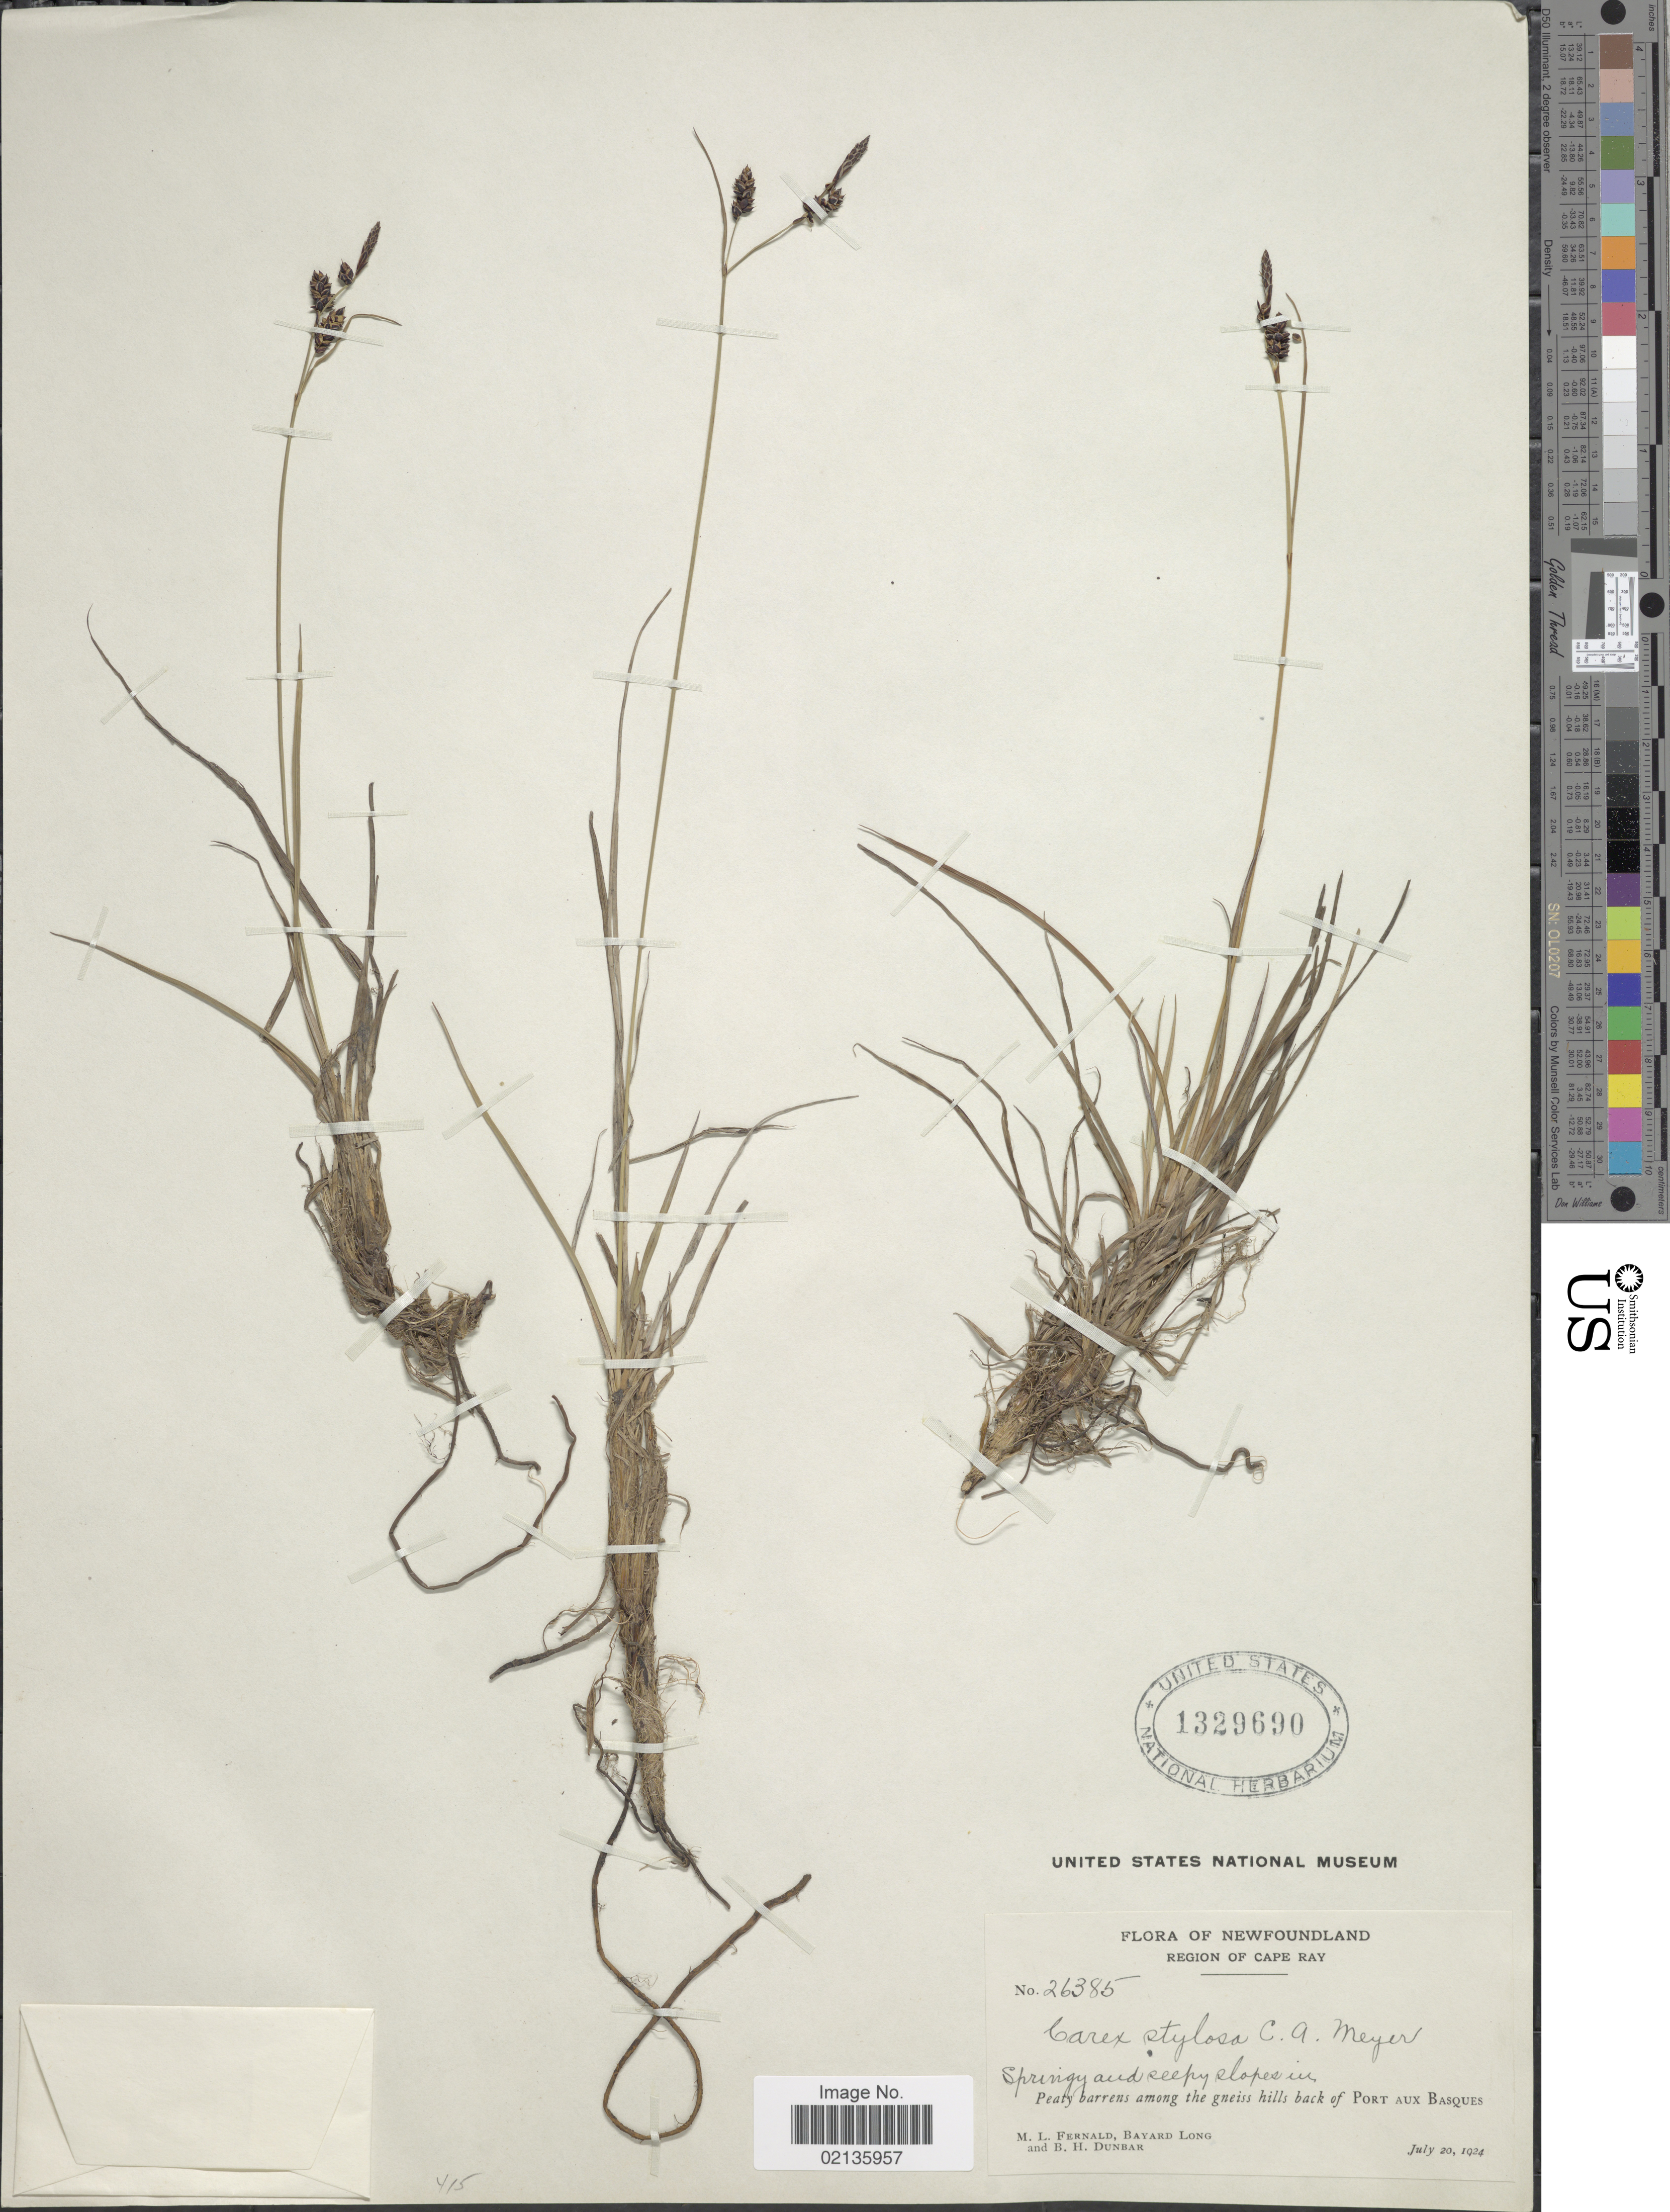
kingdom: Plantae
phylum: Tracheophyta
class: Liliopsida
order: Poales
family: Cyperaceae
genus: Carex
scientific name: Carex stylosa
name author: C.A. Mey.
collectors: M. L. Fernald, B. Long & B. Dunbar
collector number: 26385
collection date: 1924-07-20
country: Canada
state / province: Newfoundland and Labrador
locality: Region of Cape Ray, Springy and reepy slopes in peaty barrrens among the gneiss hills back of Port Aux Boasques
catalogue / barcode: US 1329690